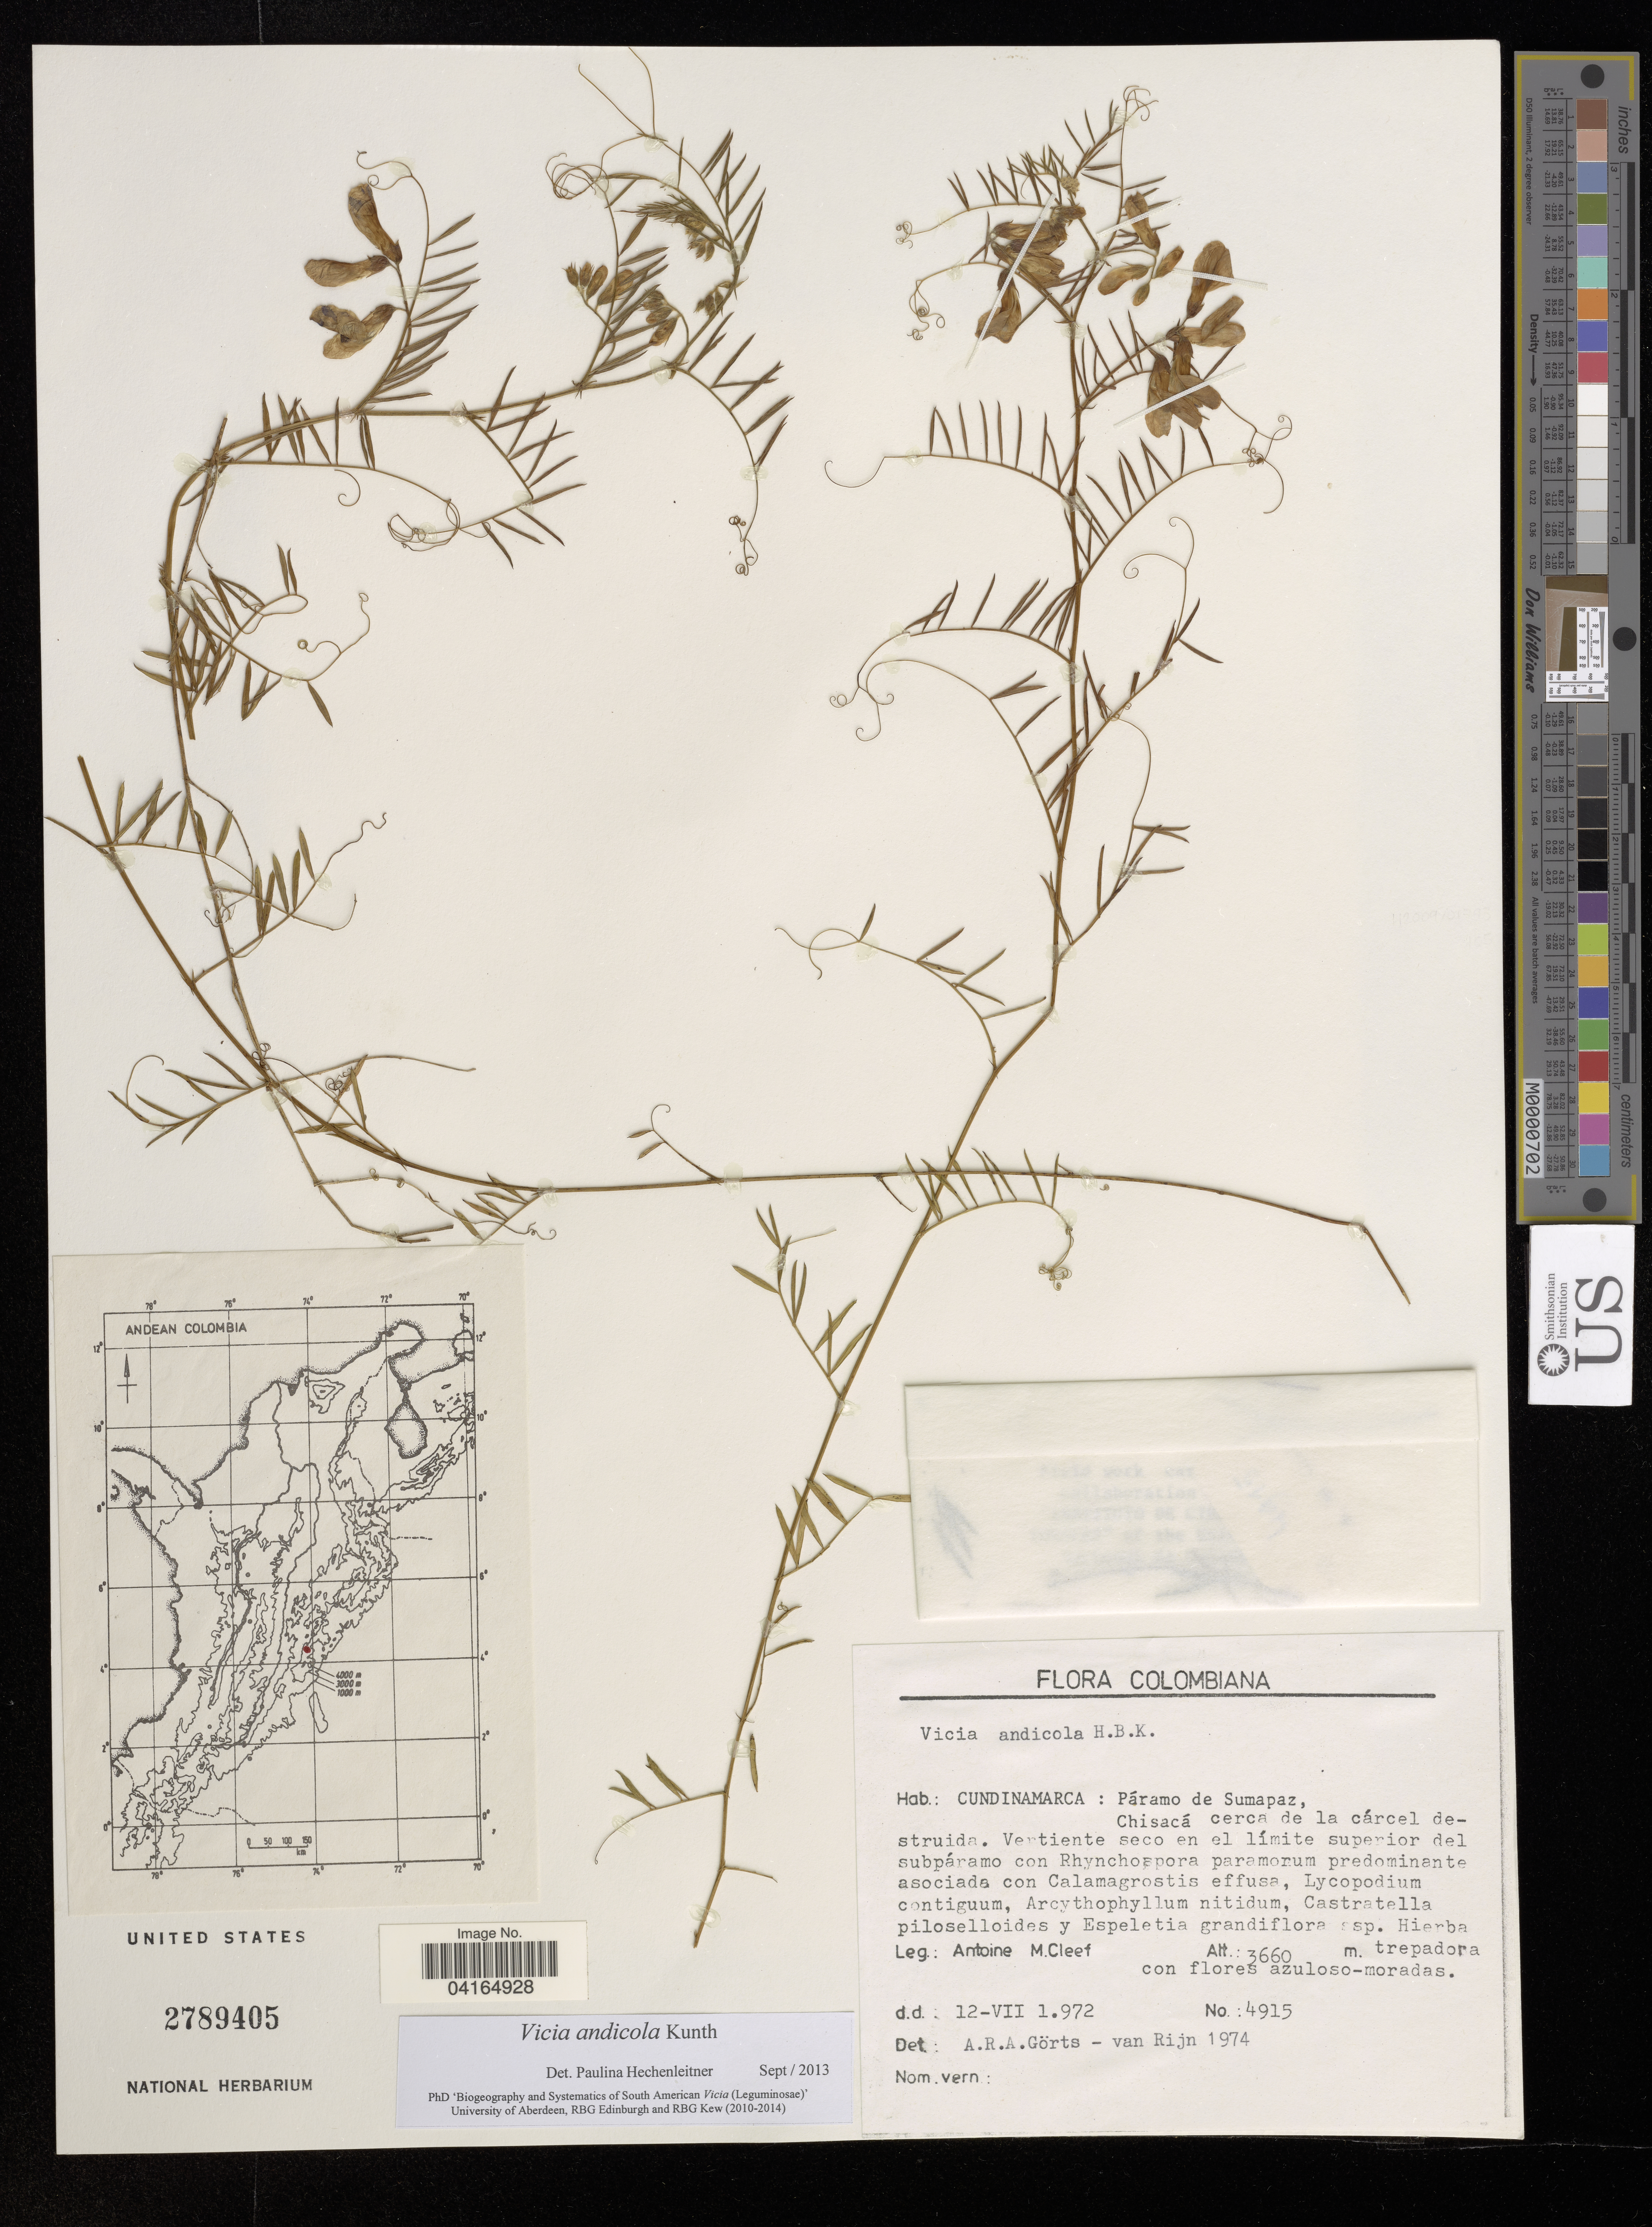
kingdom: Plantae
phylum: Tracheophyta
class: Magnoliopsida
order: Fabales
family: Fabaceae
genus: Vicia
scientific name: Vicia andicola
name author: Kunth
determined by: Hechenleitner, Paulina, RBG Edinburgh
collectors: A. M. Cleef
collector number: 4915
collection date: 1972-07-12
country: Colombia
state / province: Cundinamarca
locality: Páramo de Sumapaz, Chisacá cerca de la cárcel destruida.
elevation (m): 3660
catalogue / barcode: US 2789405